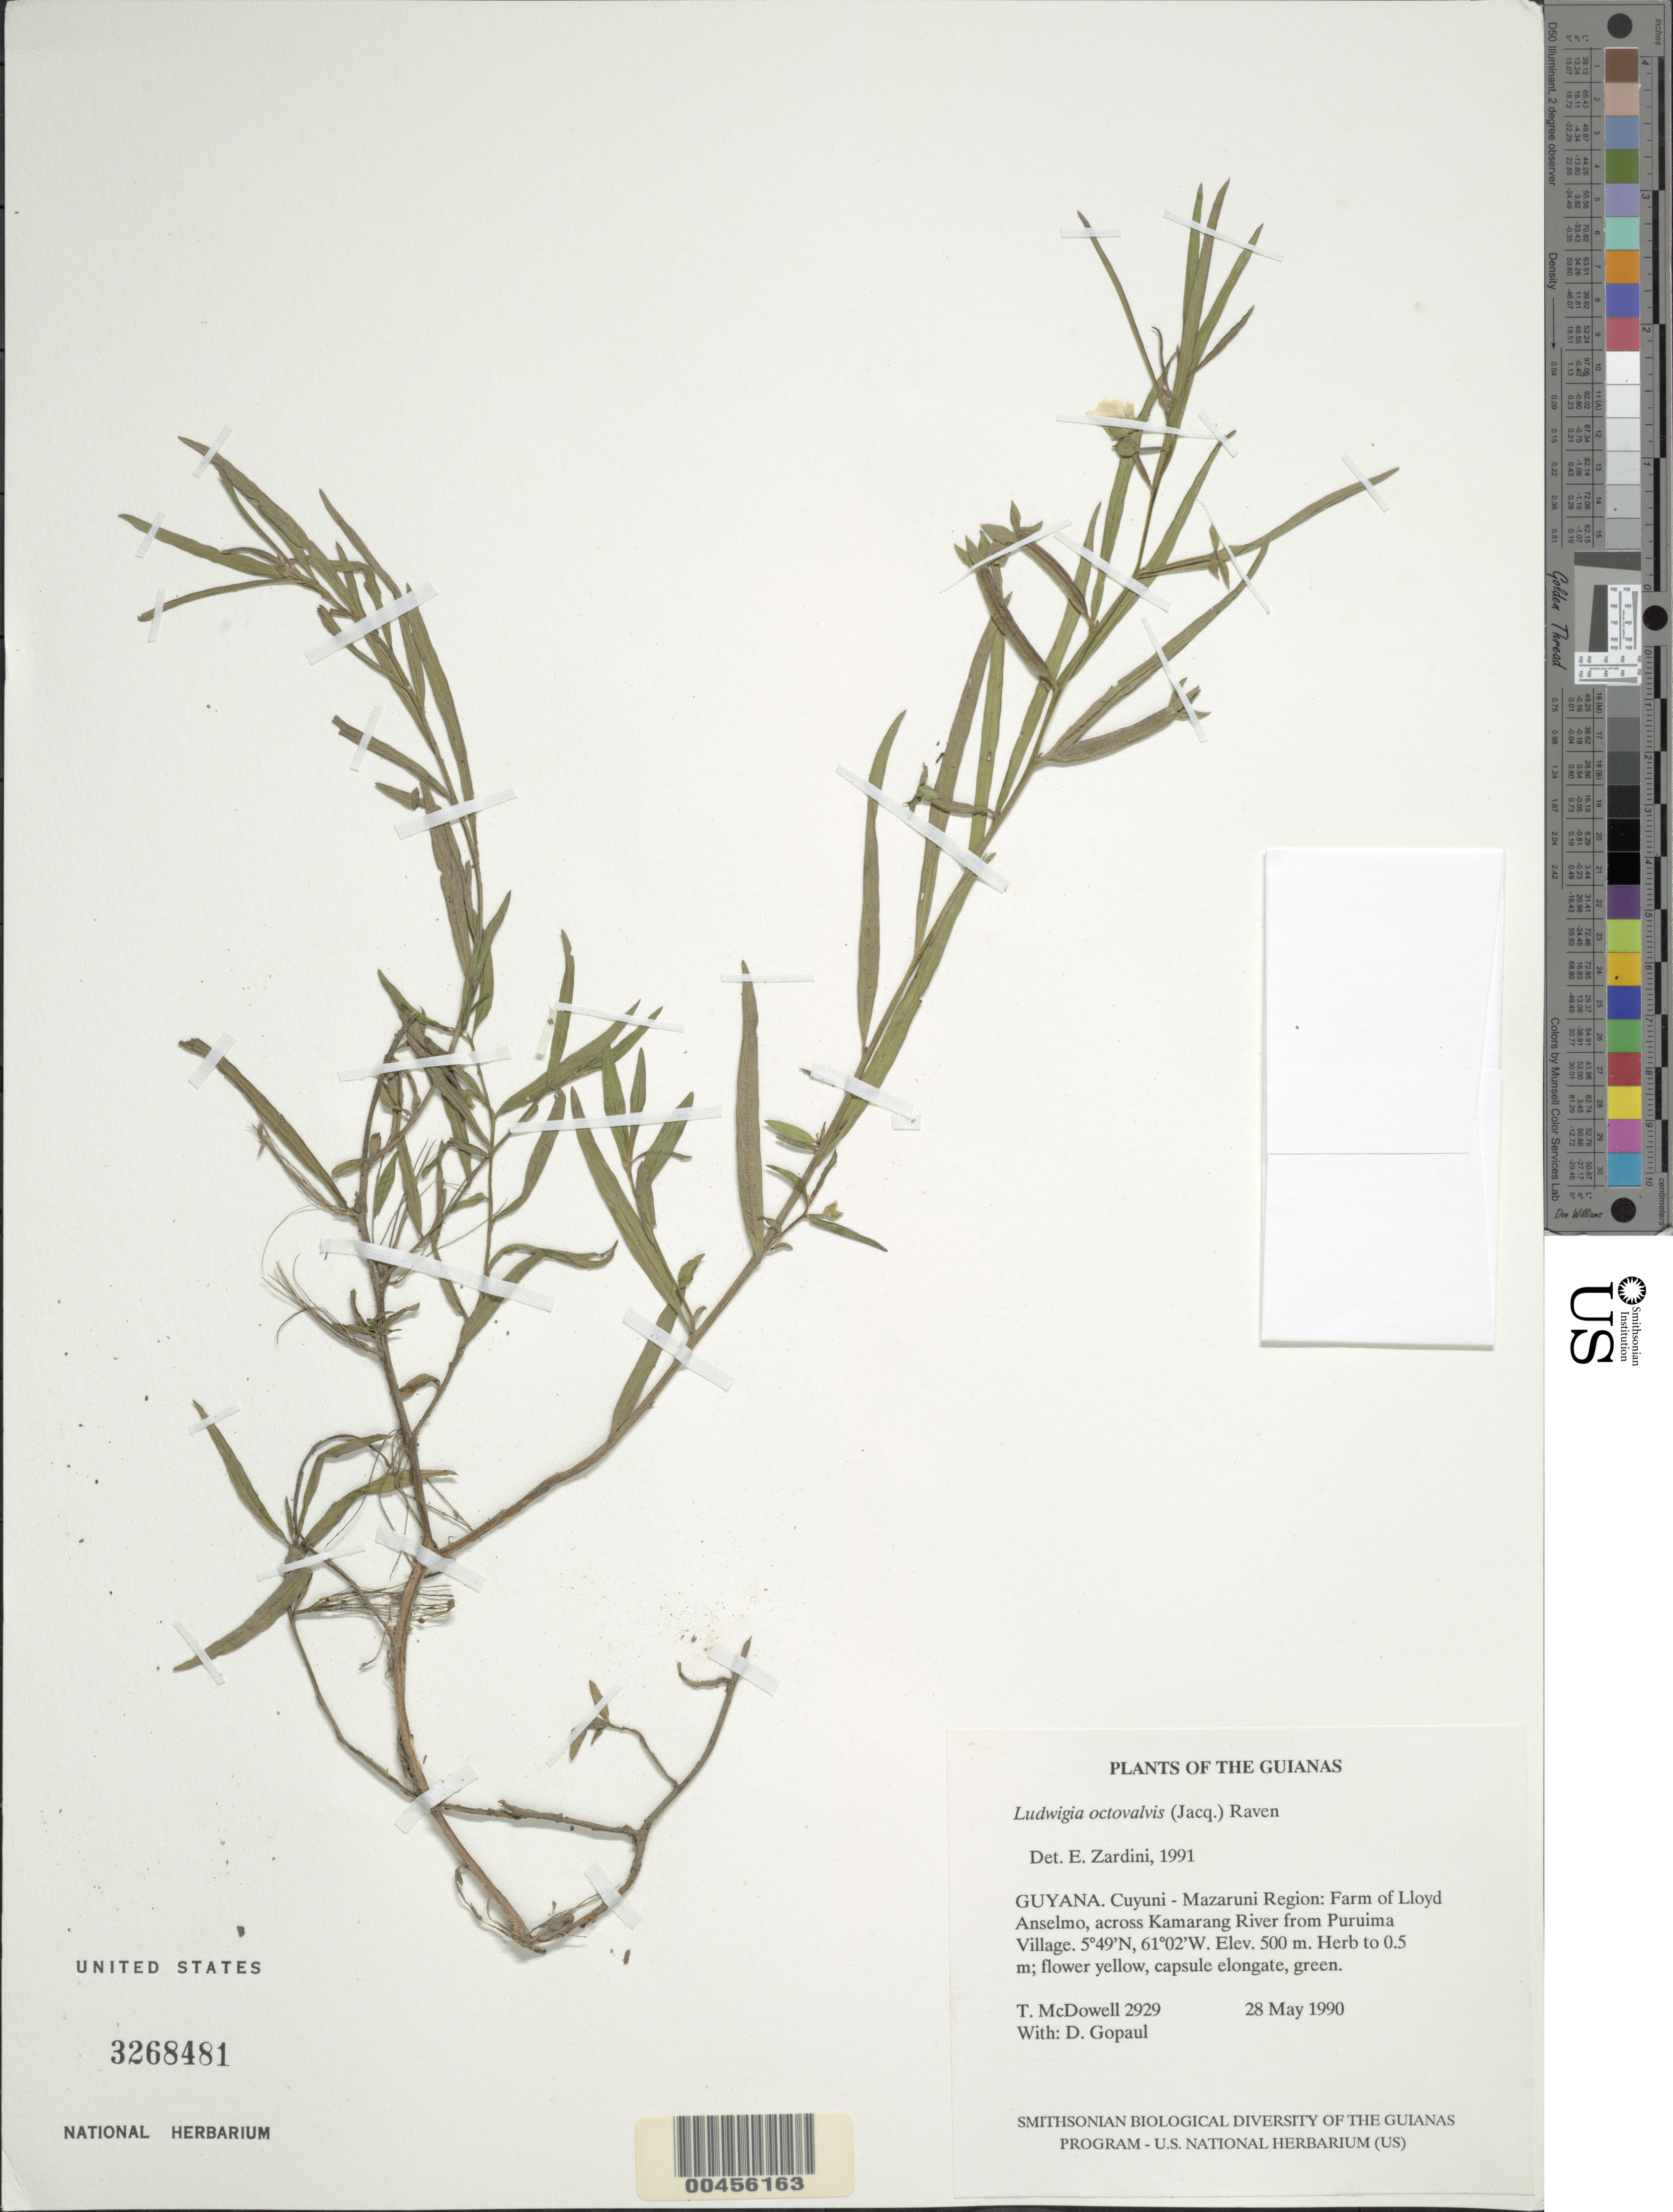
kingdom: Plantae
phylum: Tracheophyta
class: Magnoliopsida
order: Myrtales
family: Onagraceae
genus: Ludwigia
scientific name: Ludwigia octovalvis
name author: (Jacq.) P.H. Raven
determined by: Zardini, E. M.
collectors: T. McDowell & D. Gopaul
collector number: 2929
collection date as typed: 28 May 1990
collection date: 1990-05-28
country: Guyana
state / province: Cuyuni-Mazaruni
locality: Farm of Lloyd Anselmo, across Kamarang River from Paruima Village. "Farm Mountain"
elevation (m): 500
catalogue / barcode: US 3268481